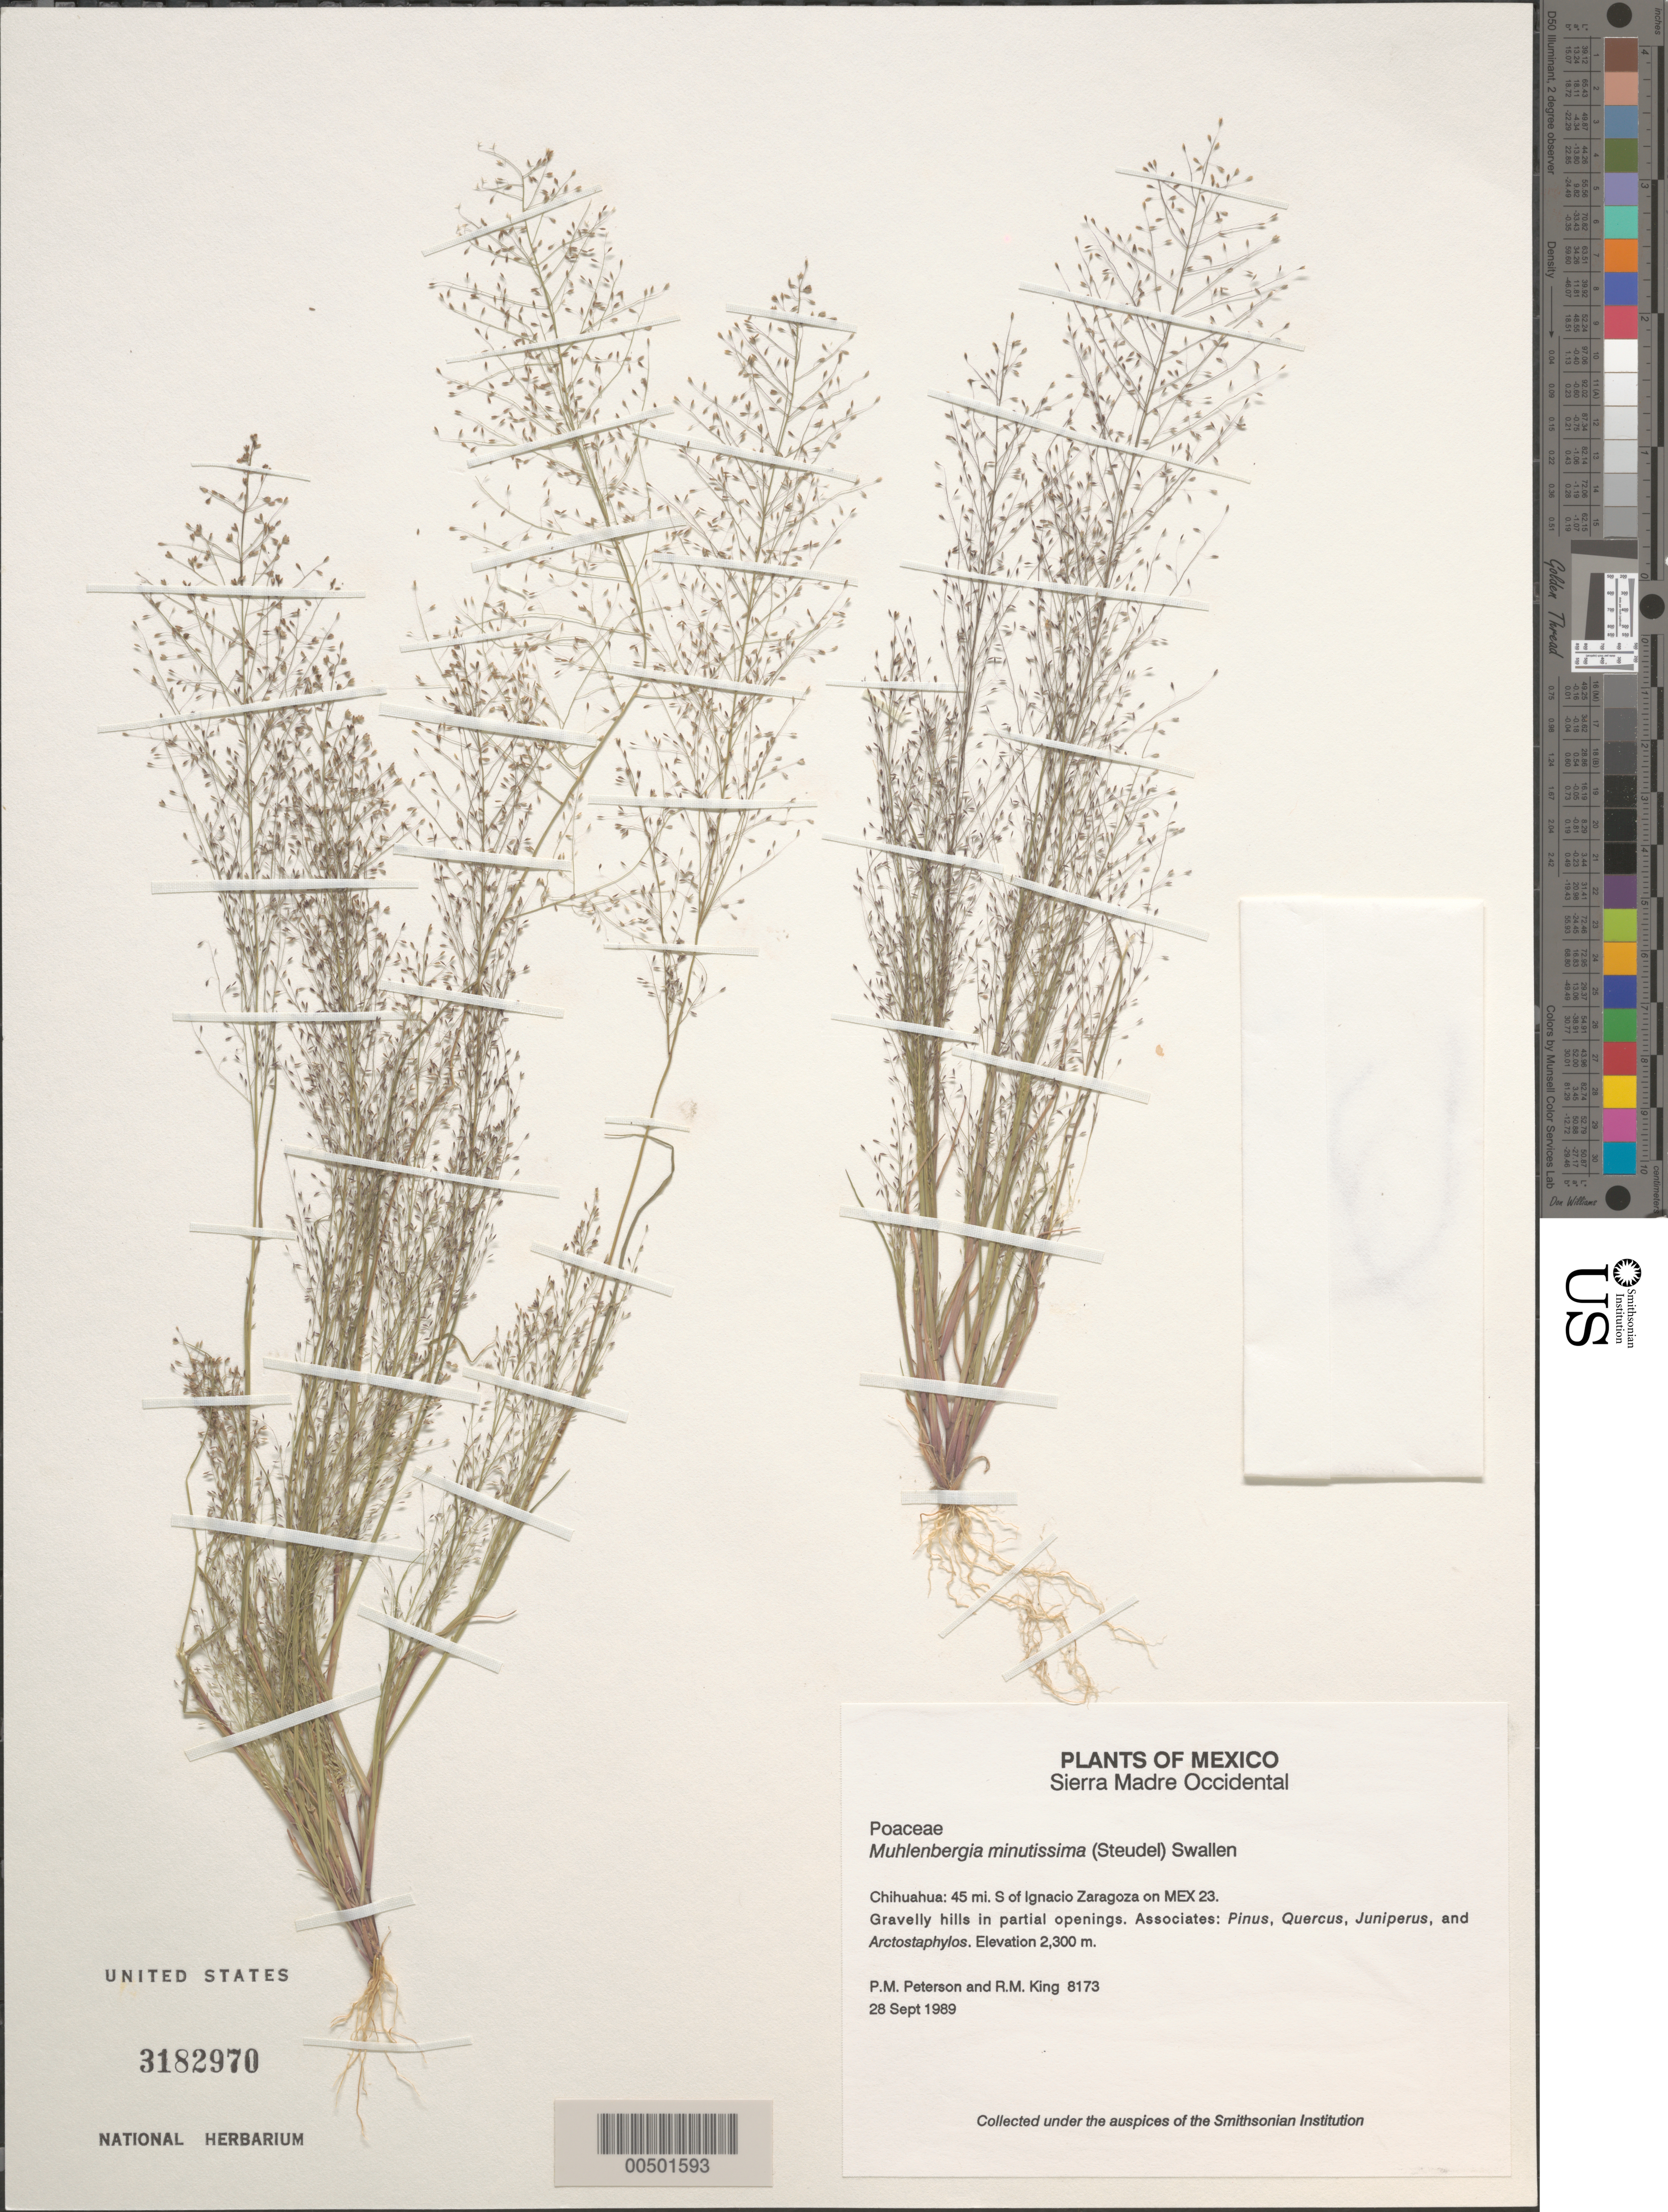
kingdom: Plantae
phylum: Tracheophyta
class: Liliopsida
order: Poales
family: Poaceae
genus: Muhlenbergia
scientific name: Muhlenbergia minutissima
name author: (Steud.) Swallen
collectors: P. M. Peterson & R. M. King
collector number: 08173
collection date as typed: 28 Sep 1989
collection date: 1989-09-28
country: Mexico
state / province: Chihuahua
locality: Sierra Madre Occidental, 45 mi. S of Ignacio Zaragoza on Mex 23.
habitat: Gravelly hills in partial openings. Associates: Pinus, Quercus, Juniperus, and Arctostaphylos.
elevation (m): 2300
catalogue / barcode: US 3182970